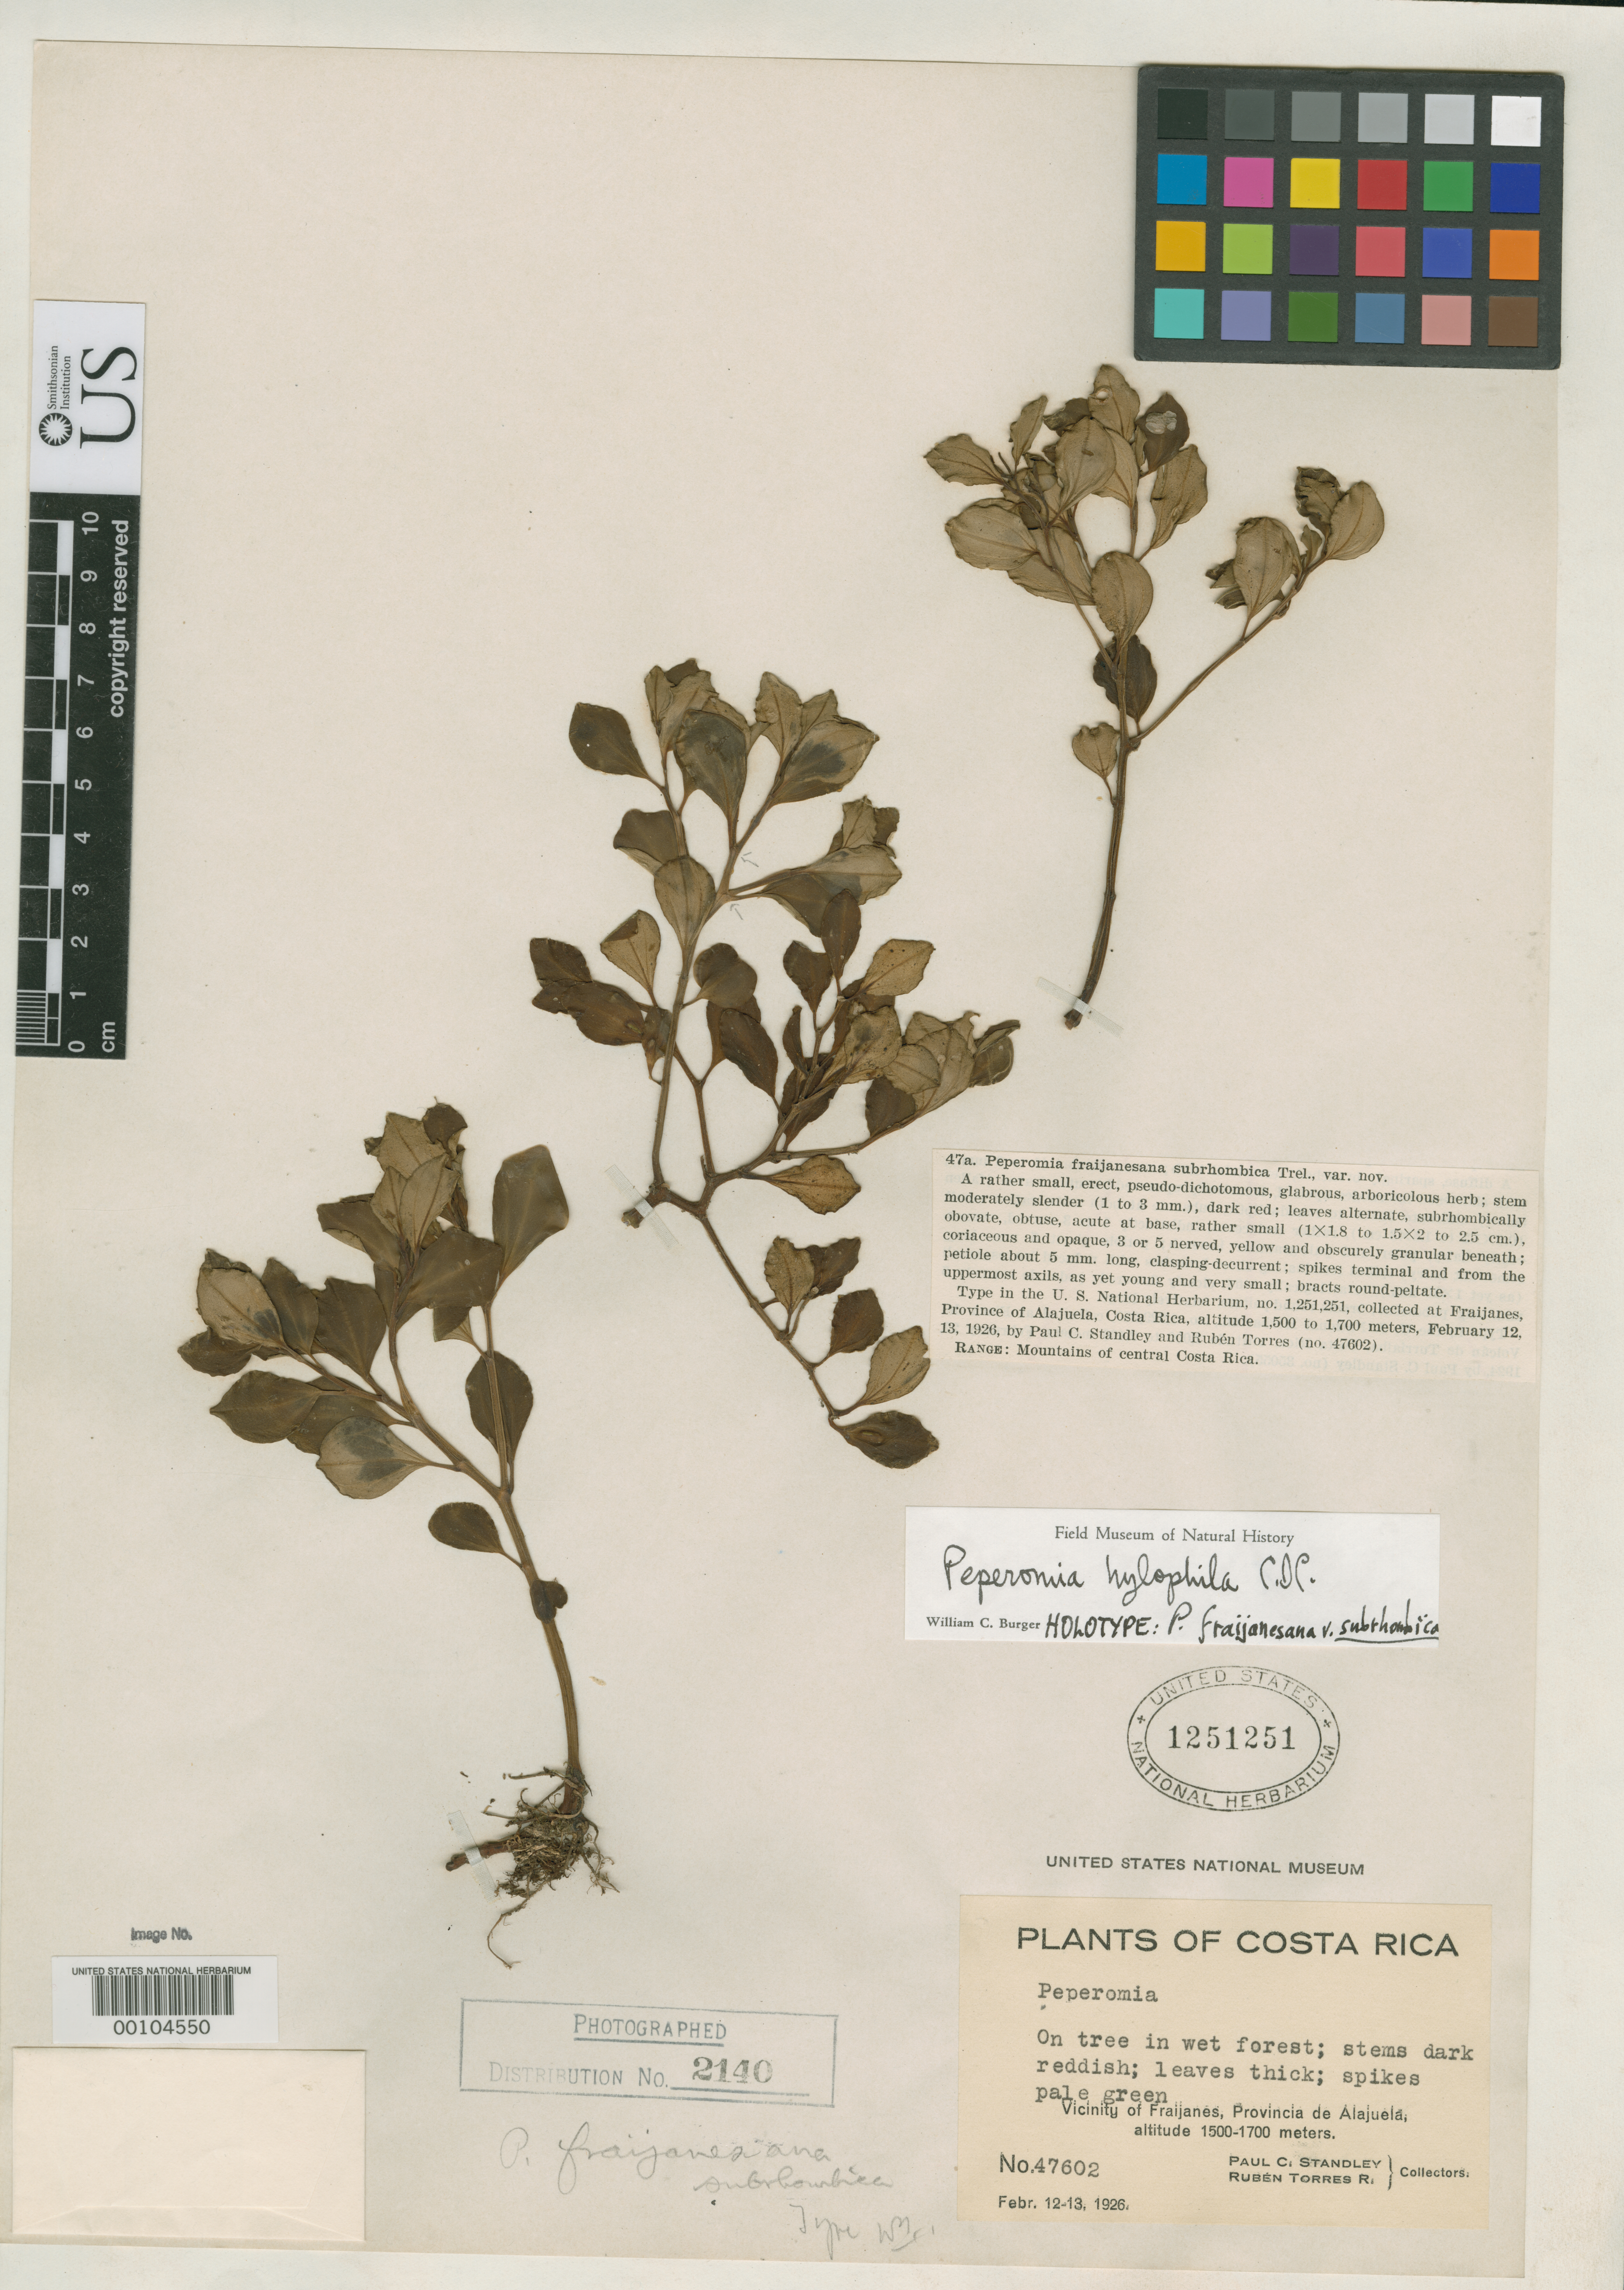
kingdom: Plantae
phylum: Tracheophyta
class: Magnoliopsida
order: Piperales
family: Piperaceae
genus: Peperomia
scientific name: Peperomia fraijanesana var. subrhombica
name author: Trel.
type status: Holotype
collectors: P. C. Standley & R. Torres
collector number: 47602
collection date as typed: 12 Feb 1926 to 13 Feb 1926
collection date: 1926-02-12/1926-02-13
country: Costa Rica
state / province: Alajuela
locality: Fraijanes vicinity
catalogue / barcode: US 1251251